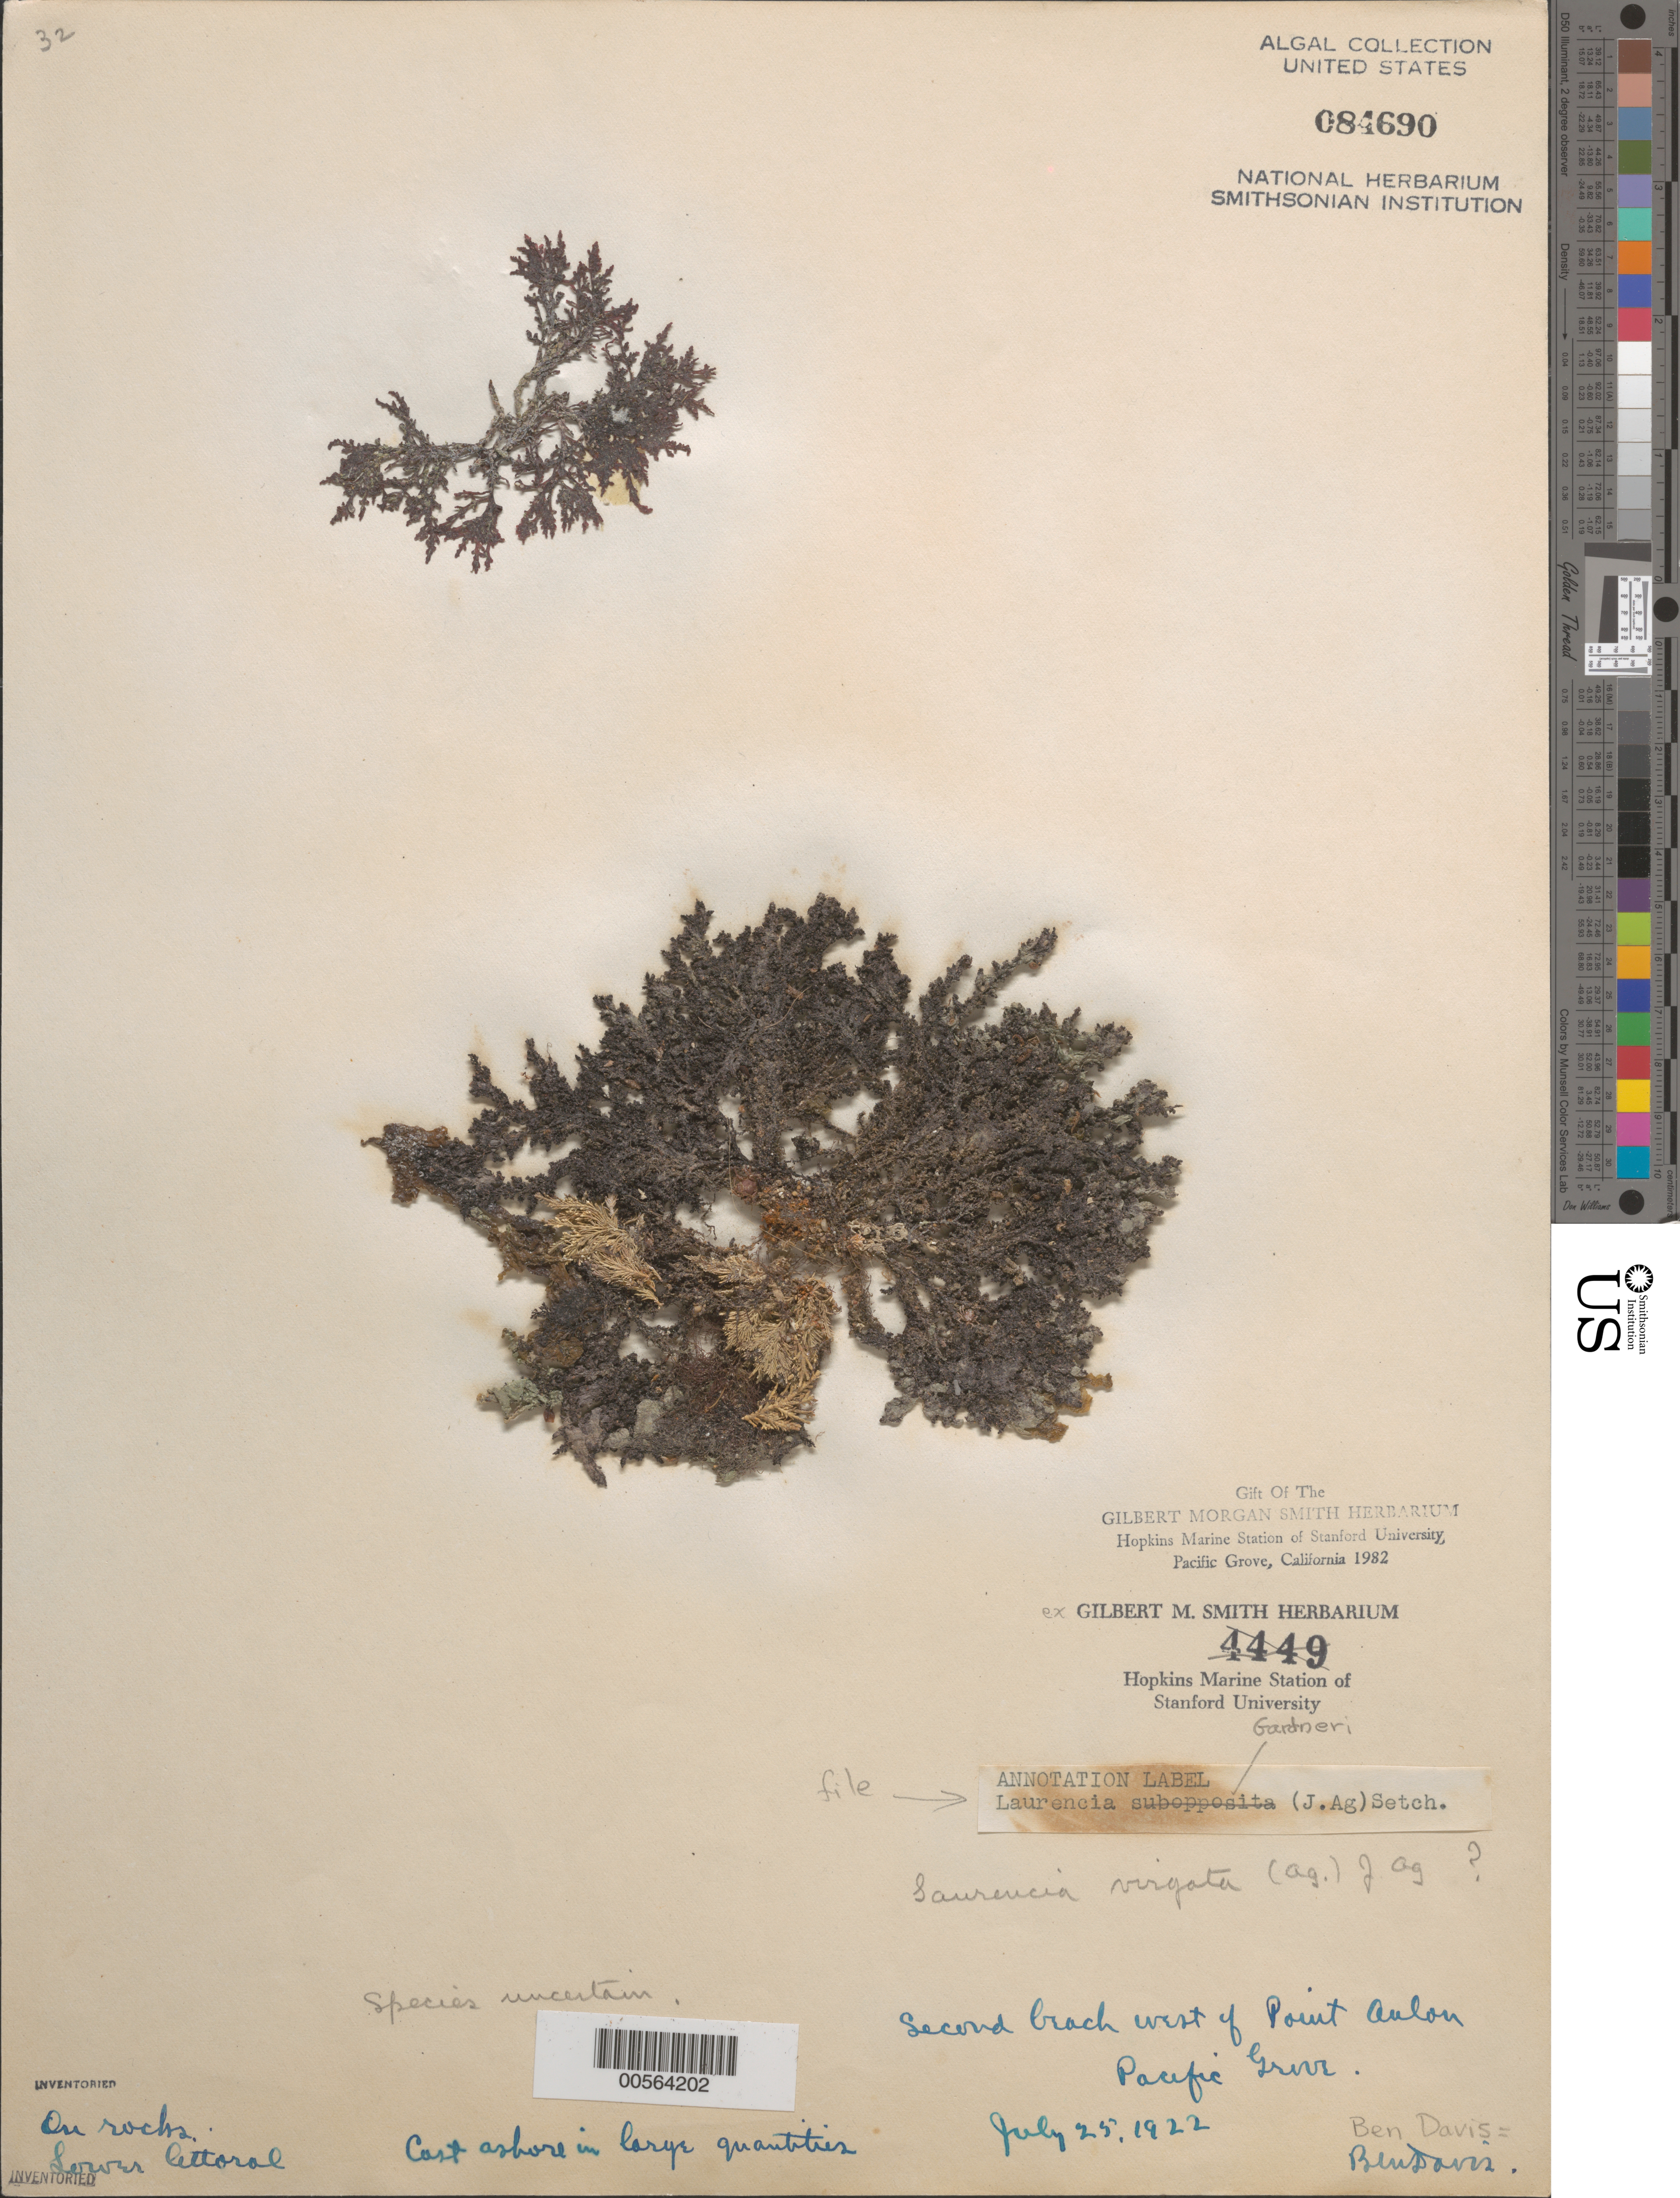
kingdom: Plantae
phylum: Rhodophyta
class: Florideophyceae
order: Ceramiales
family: Rhodomelaceae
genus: Laurencia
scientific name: Laurencia gardneri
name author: Hollenb. in G.M. Sm. & Hollenb.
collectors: B. Davis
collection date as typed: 25 Jul 1922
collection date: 1922-07-25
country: United States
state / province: California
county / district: Monterey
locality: Pacific Grove, second beach west of Point Aulon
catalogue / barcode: US 84690